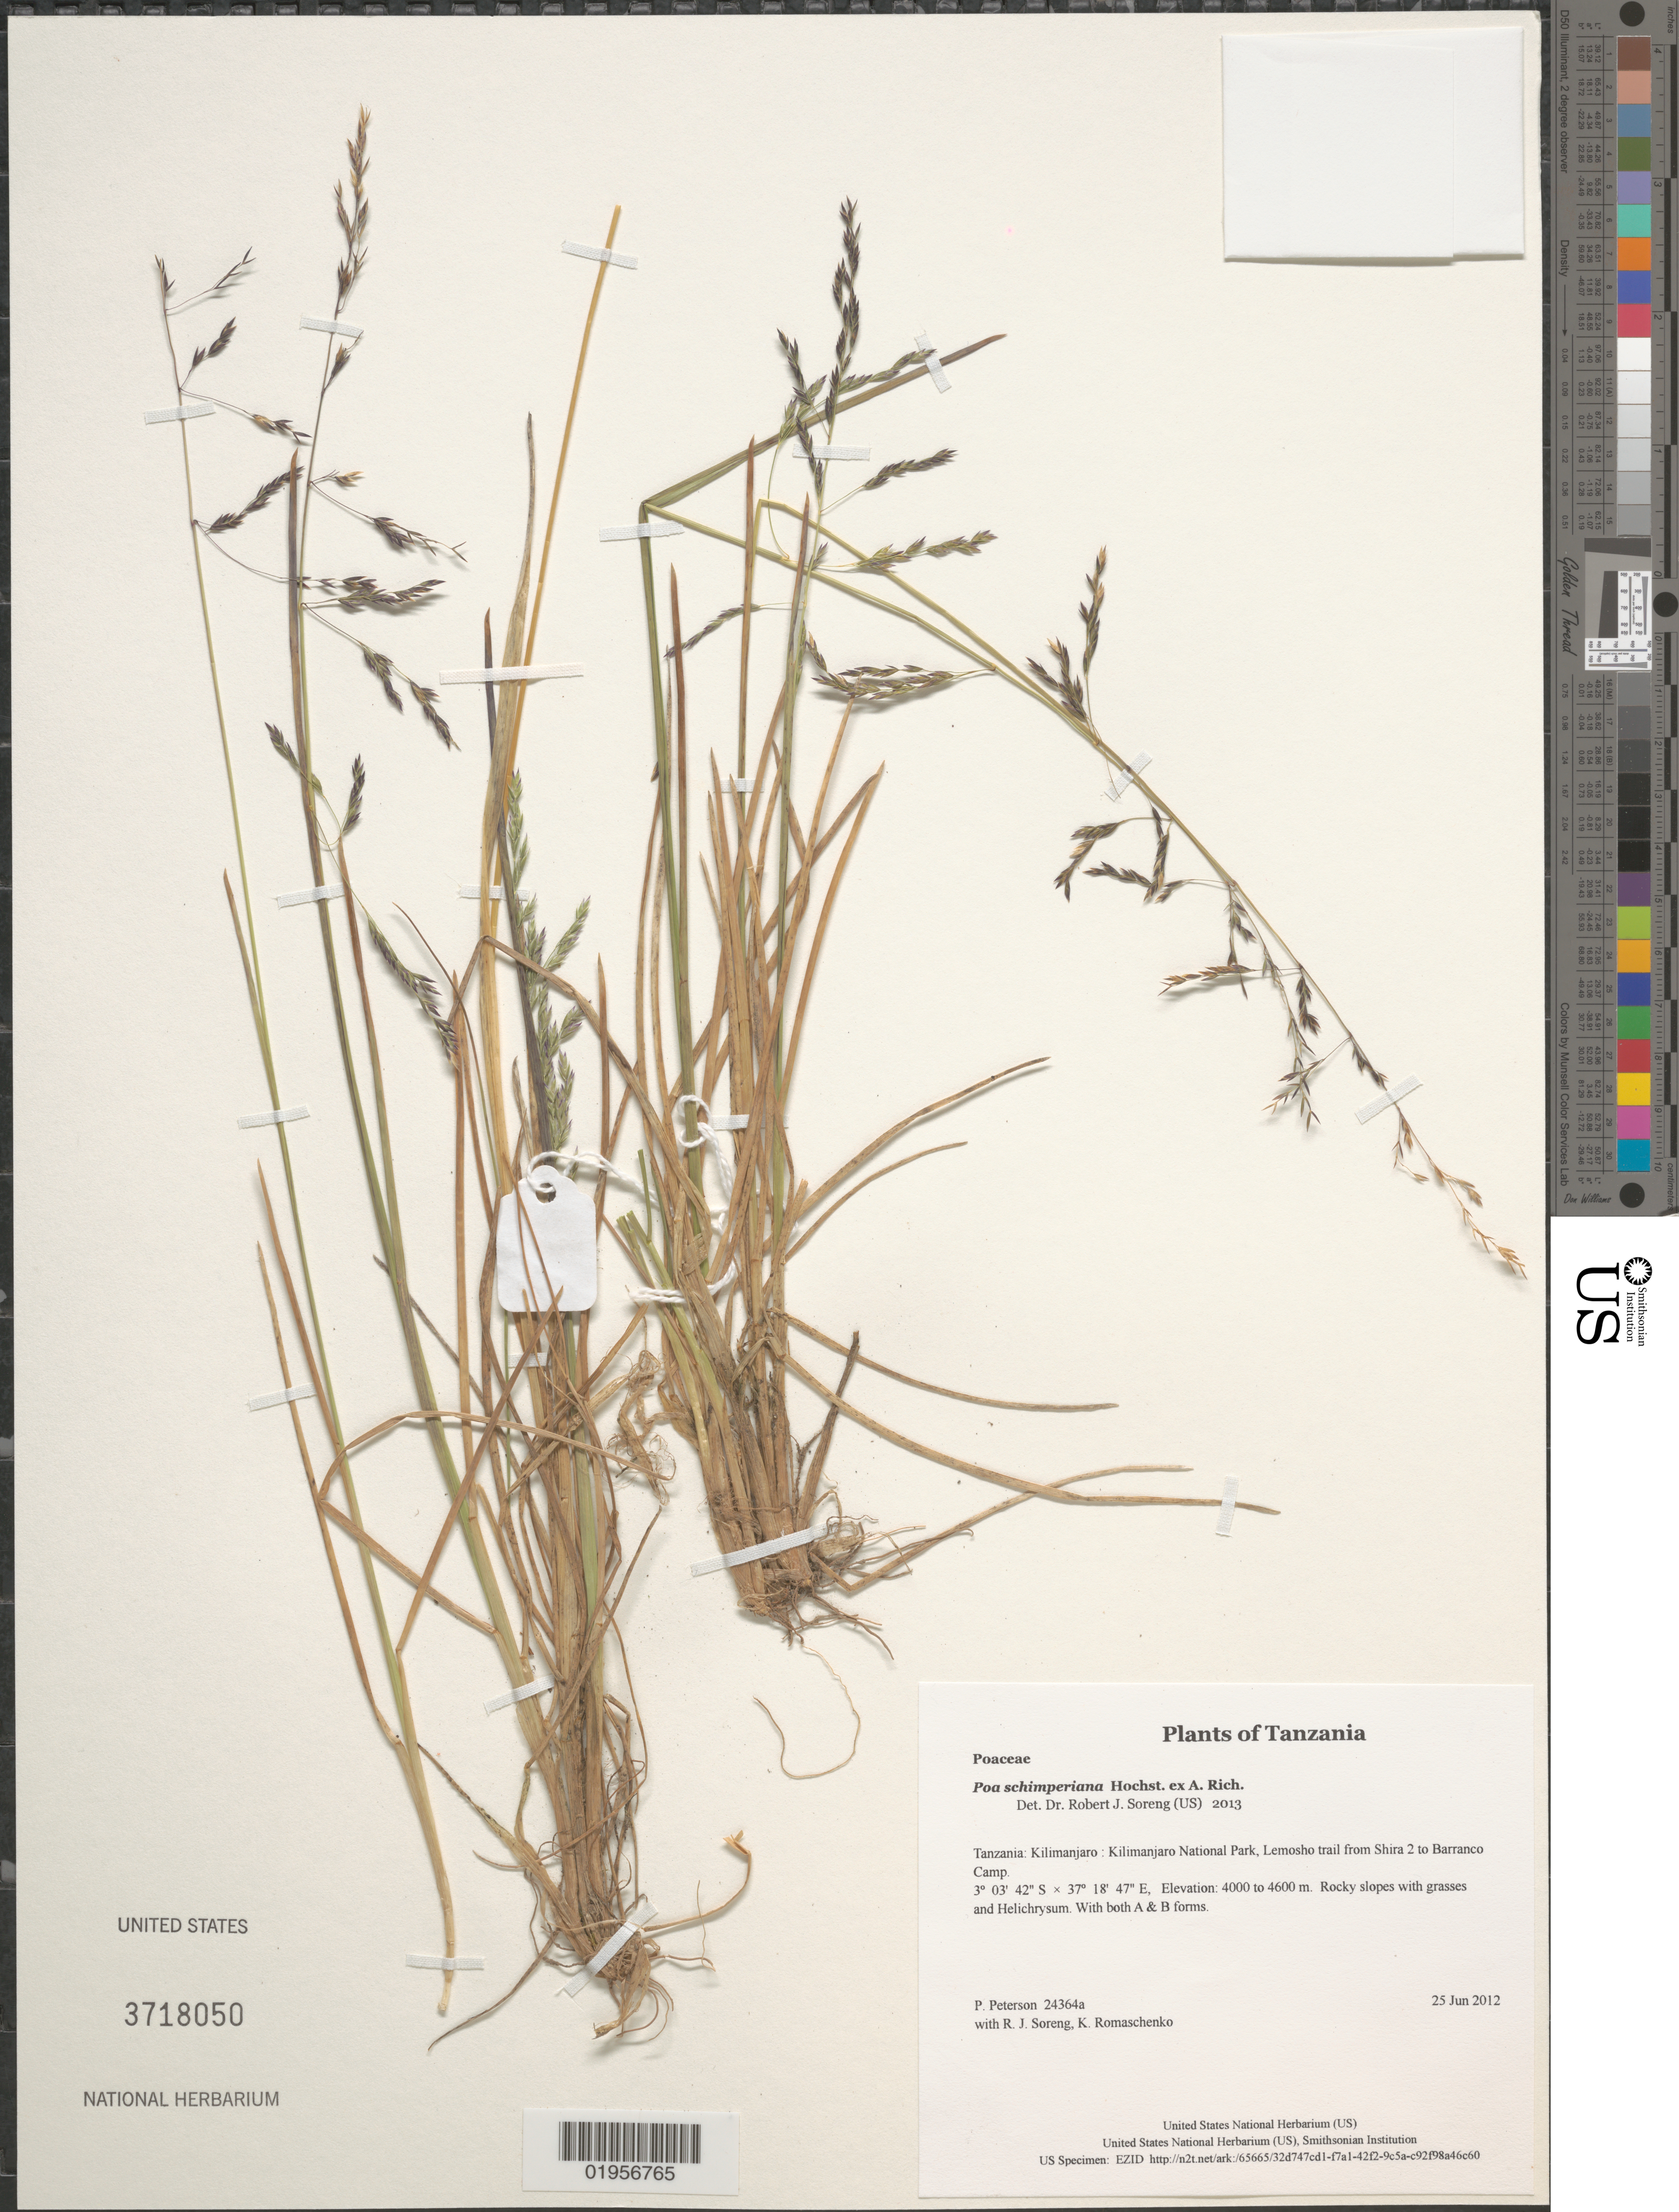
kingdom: Plantae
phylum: Tracheophyta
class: Liliopsida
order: Poales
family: Poaceae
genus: Poa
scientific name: Poa muhavurensis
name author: C.E. Hubb.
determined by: Soreng, Robert J., Research Associate (BOT), Smithsonian Institution - National Museum of Natural History (UNITED STATES)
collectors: P. M. Peterson, R. J. Soreng & K. Romaschenko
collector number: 24364-a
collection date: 2012-06-25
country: Tanzania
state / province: Kilimanjaro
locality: Kilimanjaro National Park, Lemosho trail from Shira 2 to Barranco Camp.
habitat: Rocky slopes with grasses and Helichrysum.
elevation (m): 4443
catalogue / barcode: US 3718050